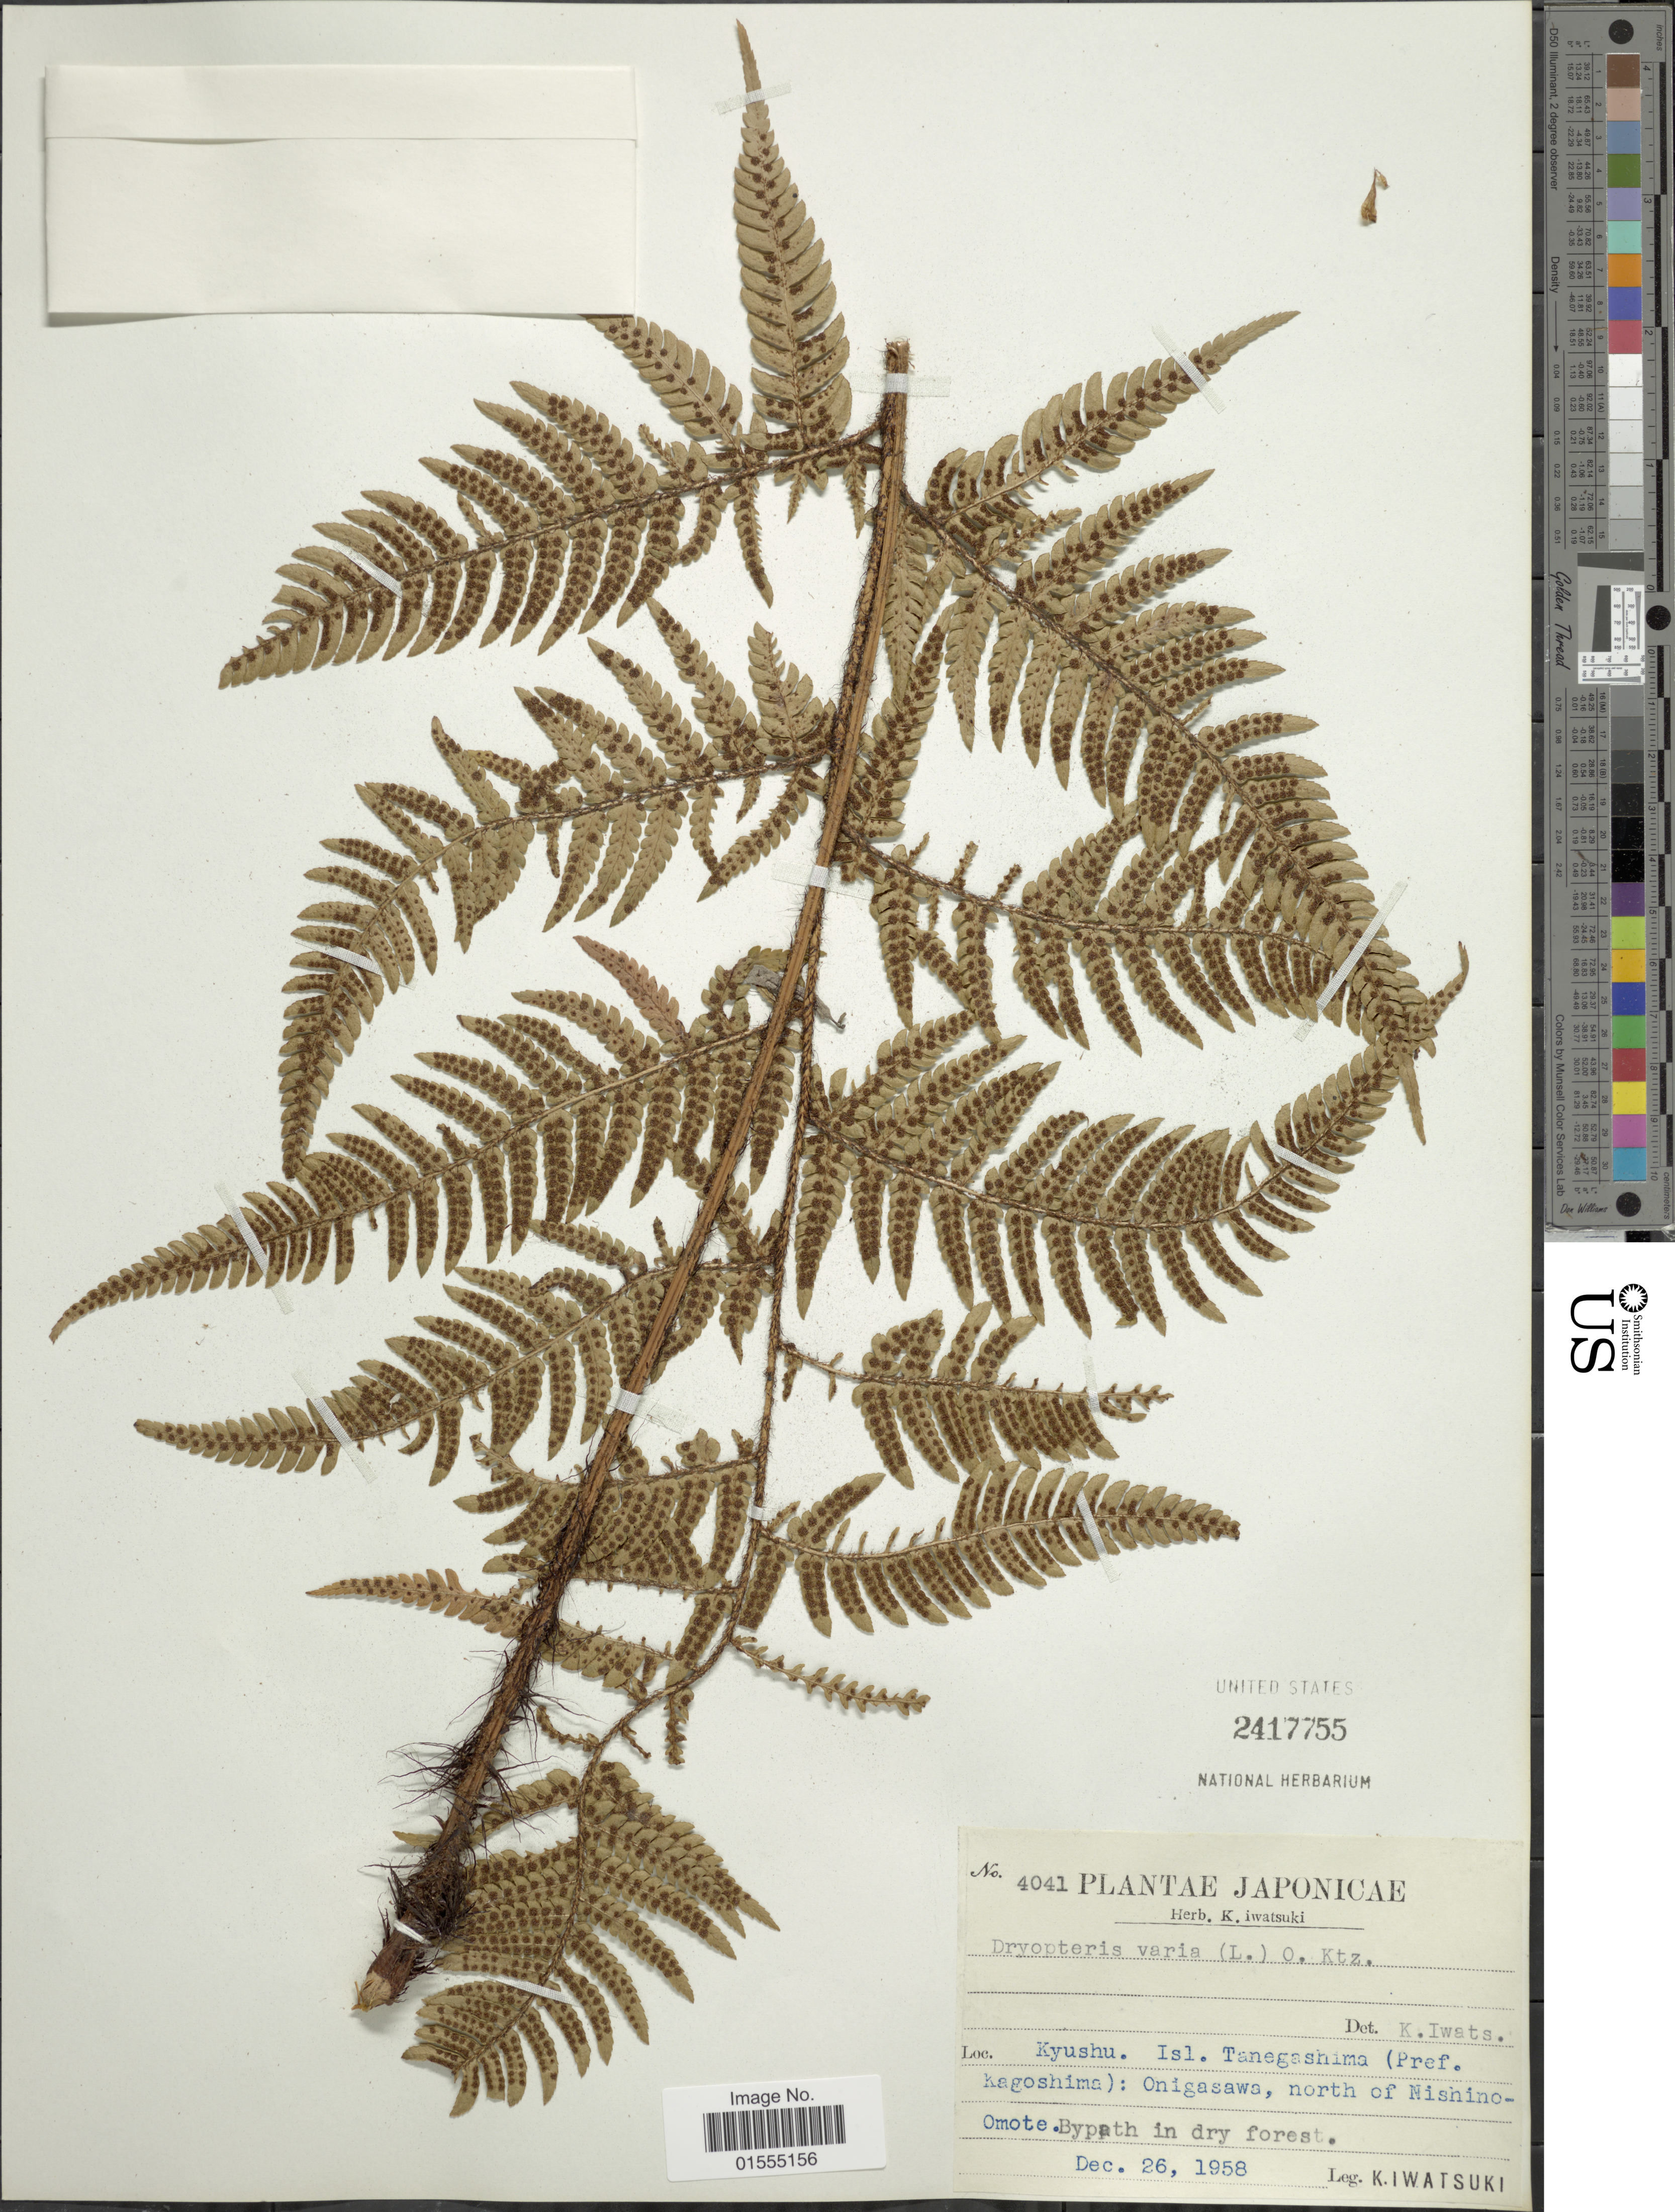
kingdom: Plantae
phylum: Tracheophyta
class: Polypodiopsida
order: Polypodiales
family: Dryopteridaceae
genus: Dryopteris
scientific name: Dryopteris varia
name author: (L.) Kuntze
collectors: K. Iwatsuki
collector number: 4041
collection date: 1958-12-26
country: Japan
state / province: Kagosima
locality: Kyushu Isl. Tanegashima (pref. kagoshima): Onigasawa, north of Nishino-omote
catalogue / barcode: US 2417755